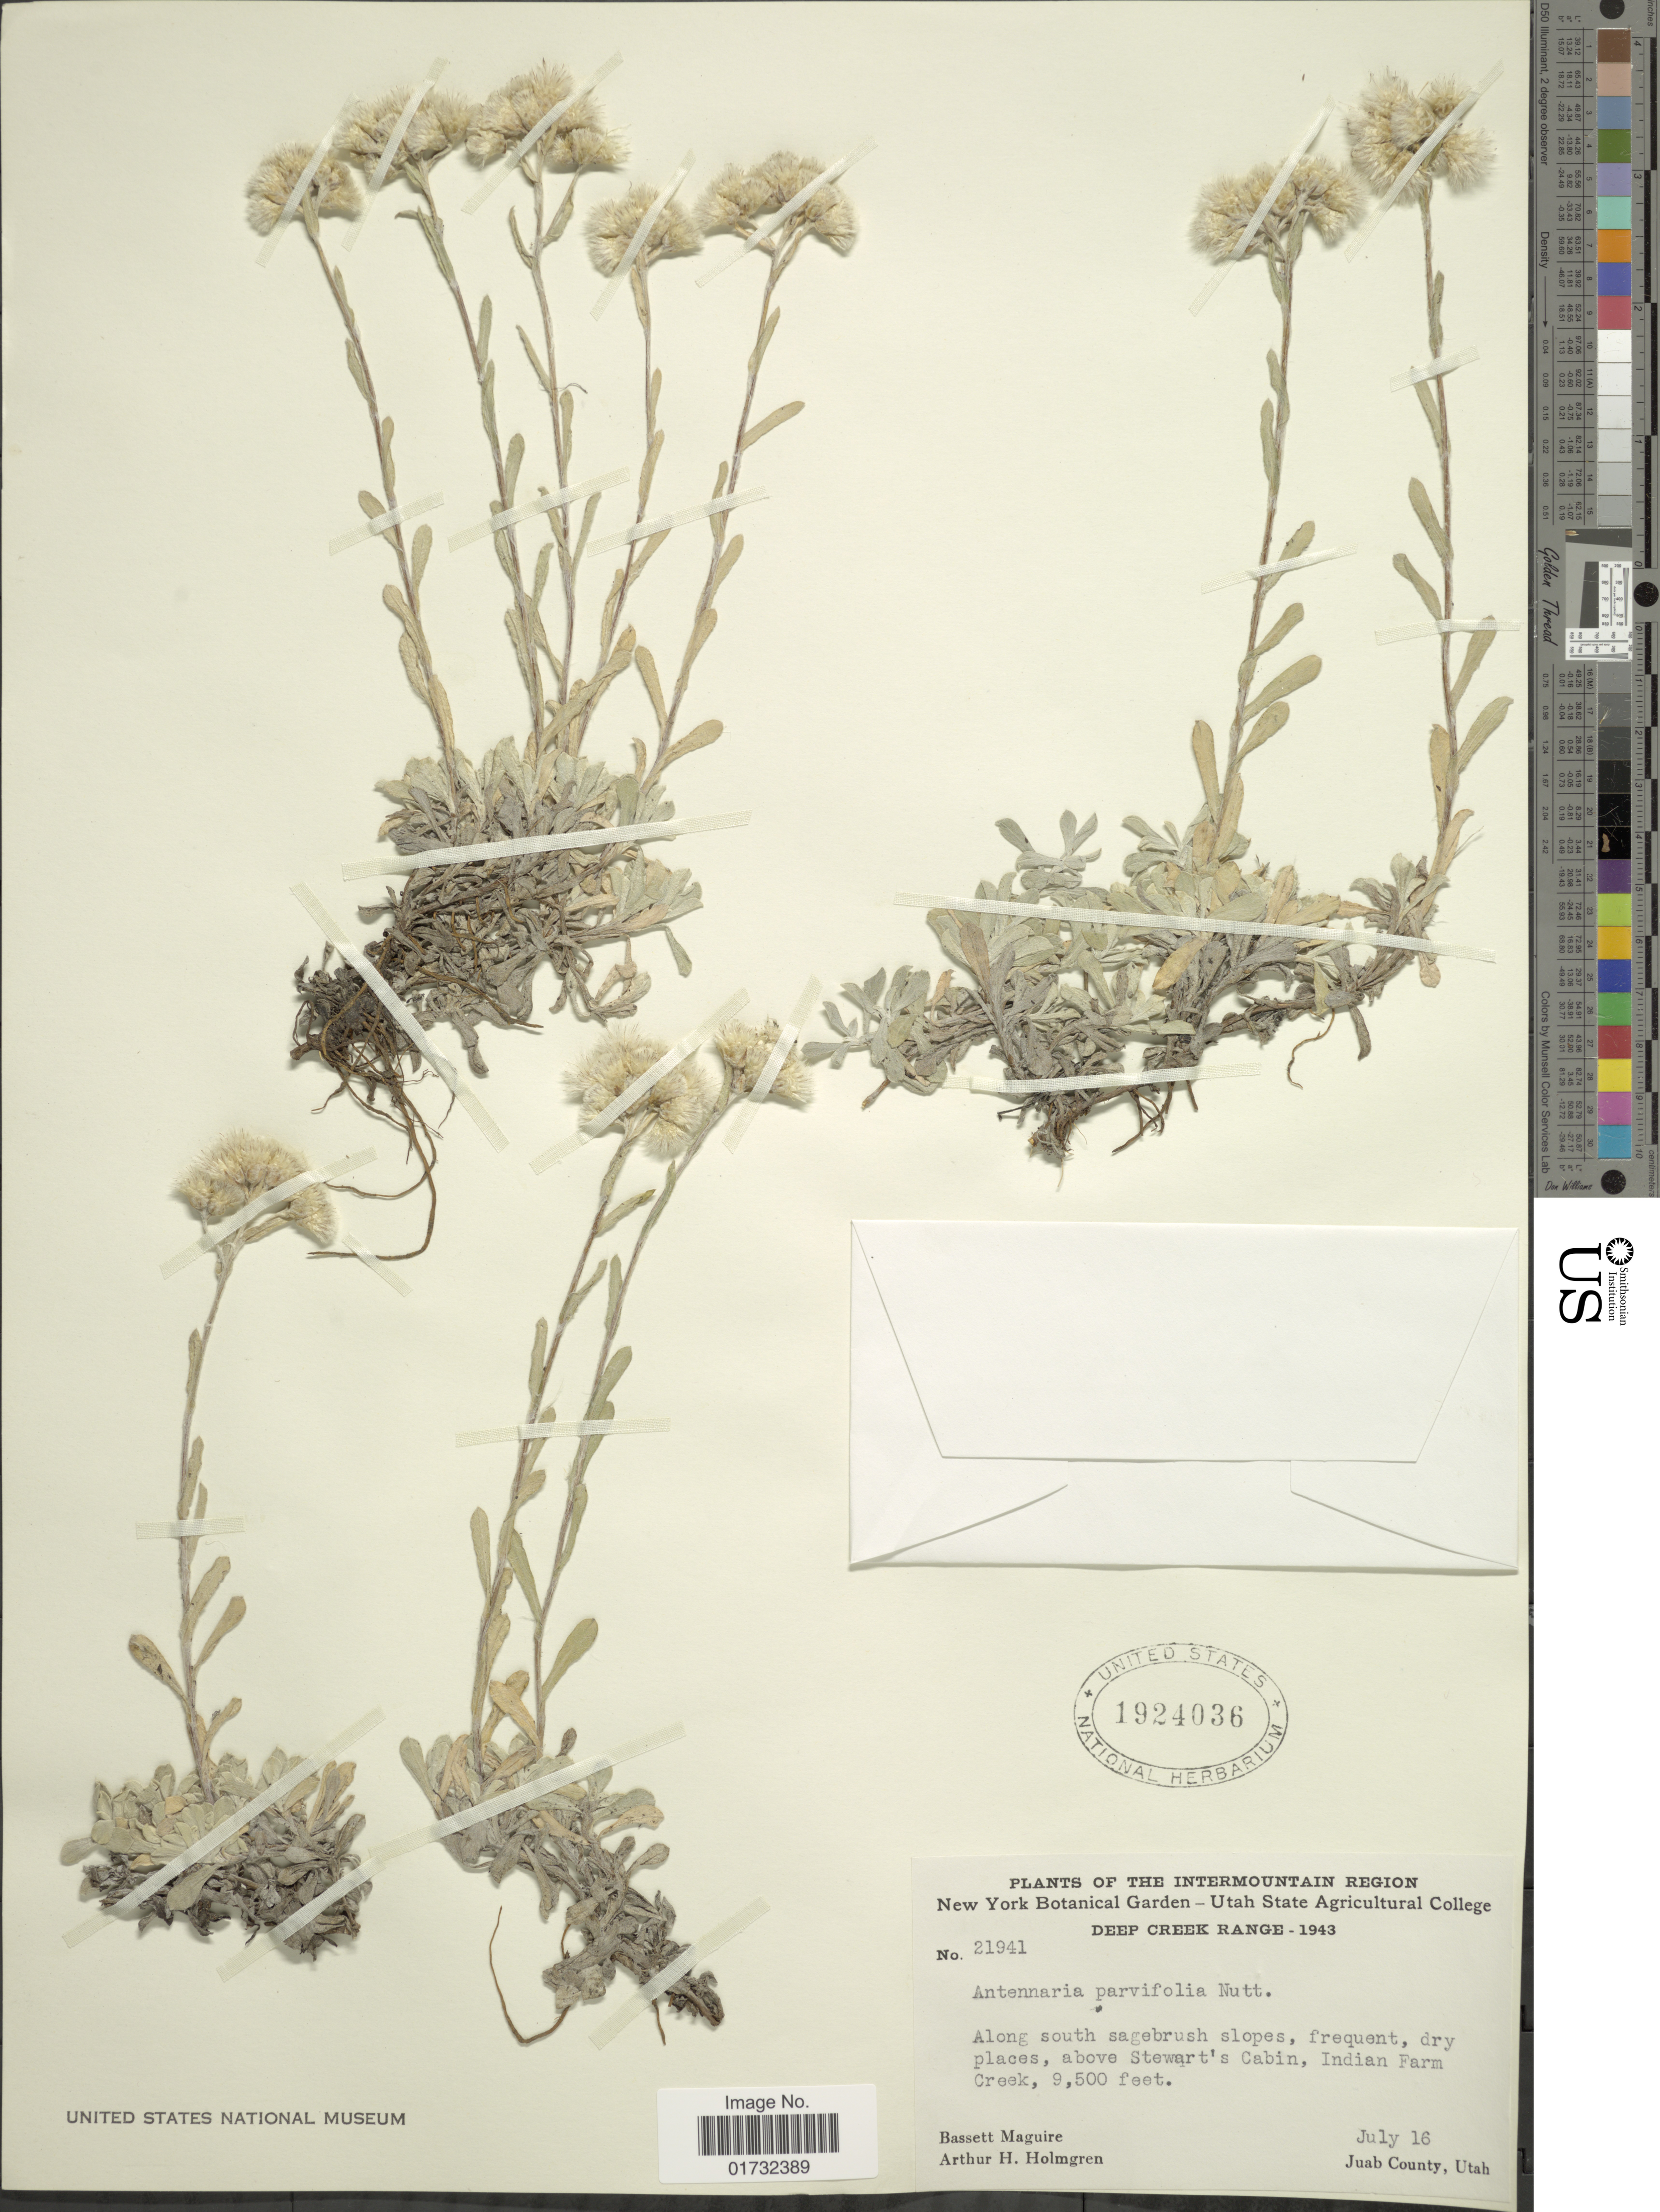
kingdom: Plantae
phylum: Tracheophyta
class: Magnoliopsida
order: Asterales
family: Asteraceae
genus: Antennaria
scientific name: Antennaria parvifolia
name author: Nutt.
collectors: B. Maguire & A. H. Holmgren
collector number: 21941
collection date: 1943-07-16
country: United States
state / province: Utah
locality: Intermountain Region. above Stewart's Cabin, Indian Farm Creek. Juab County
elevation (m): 2896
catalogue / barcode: US 1924036